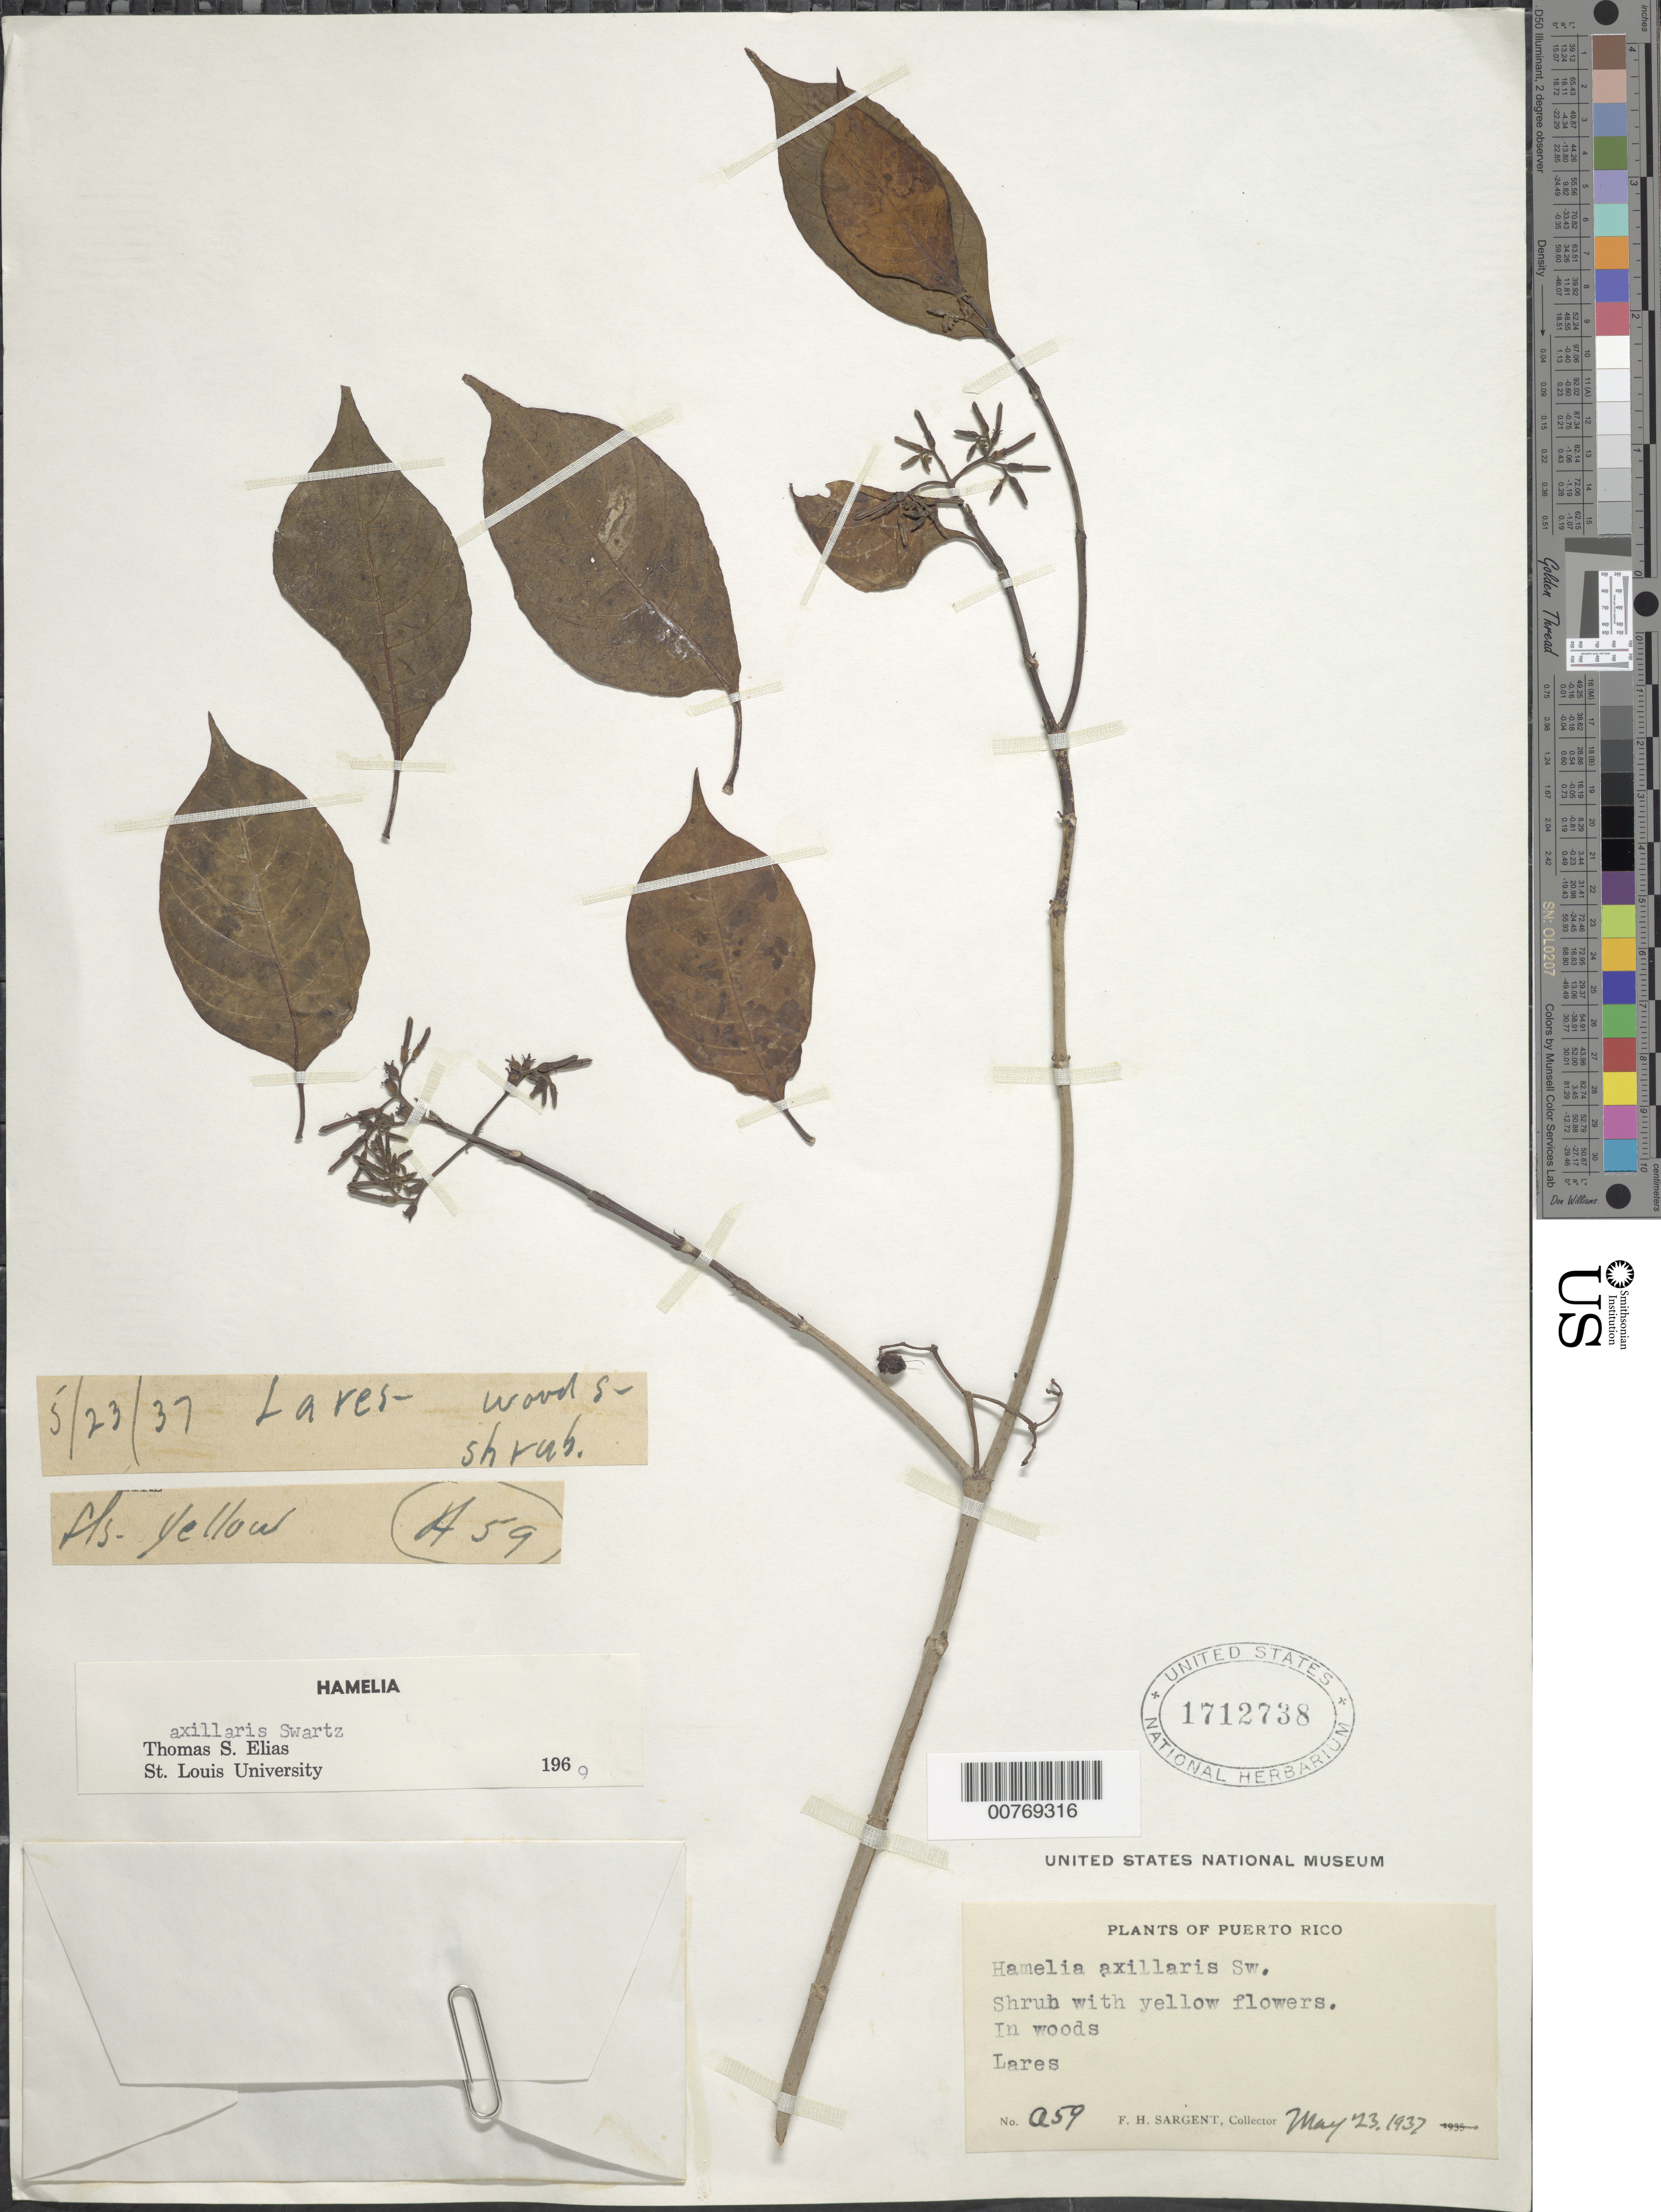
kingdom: Plantae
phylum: Tracheophyta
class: Magnoliopsida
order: Gentianales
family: Rubiaceae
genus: Hamelia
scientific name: Hamelia axillaris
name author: Sw.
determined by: Elias, Thomas S.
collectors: F. H. Sargent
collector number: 59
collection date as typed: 23 May 1937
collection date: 1937-05-23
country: Puerto Rico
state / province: Lares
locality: Lares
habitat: In woods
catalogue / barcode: US 1712738